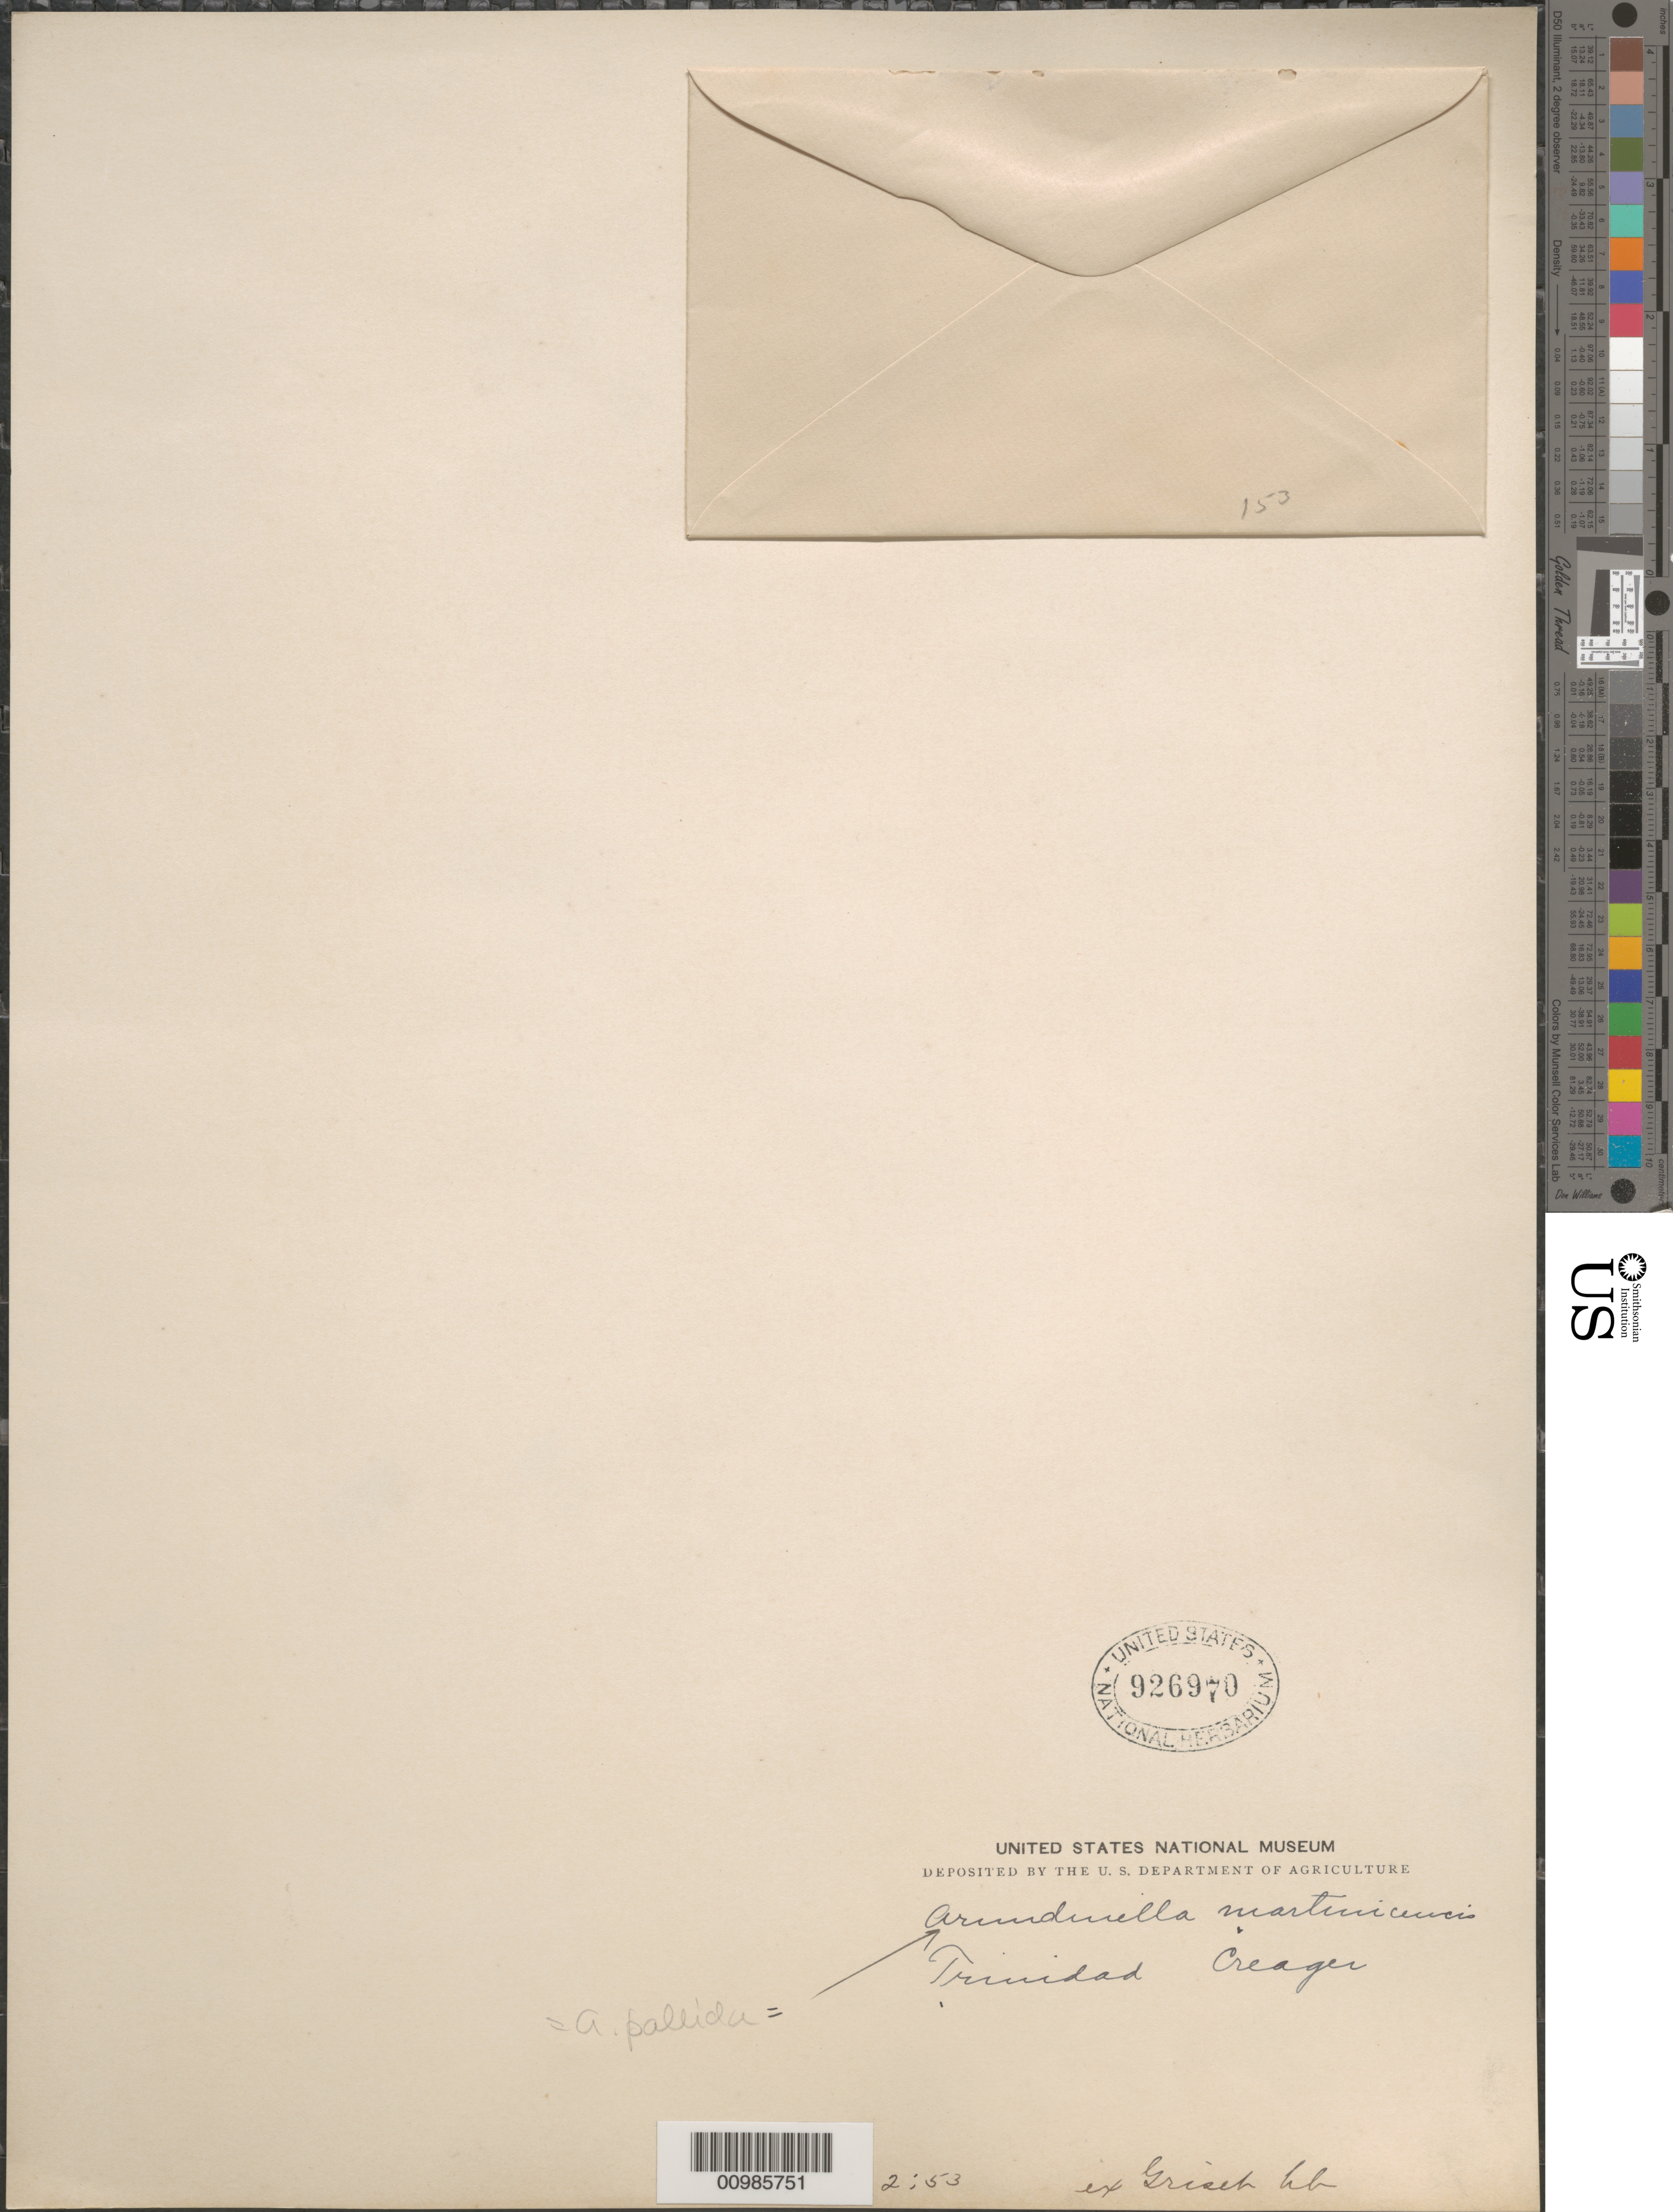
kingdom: Plantae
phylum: Tracheophyta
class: Liliopsida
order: Poales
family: Poaceae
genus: Arundinella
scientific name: Arundinella hispida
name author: (Humb. & Bonpl. ex Willd.) Kuntze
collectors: H. Crüger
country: Trinidad and Tobago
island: Trinidad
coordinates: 0 N, 0 E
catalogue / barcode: US 926970